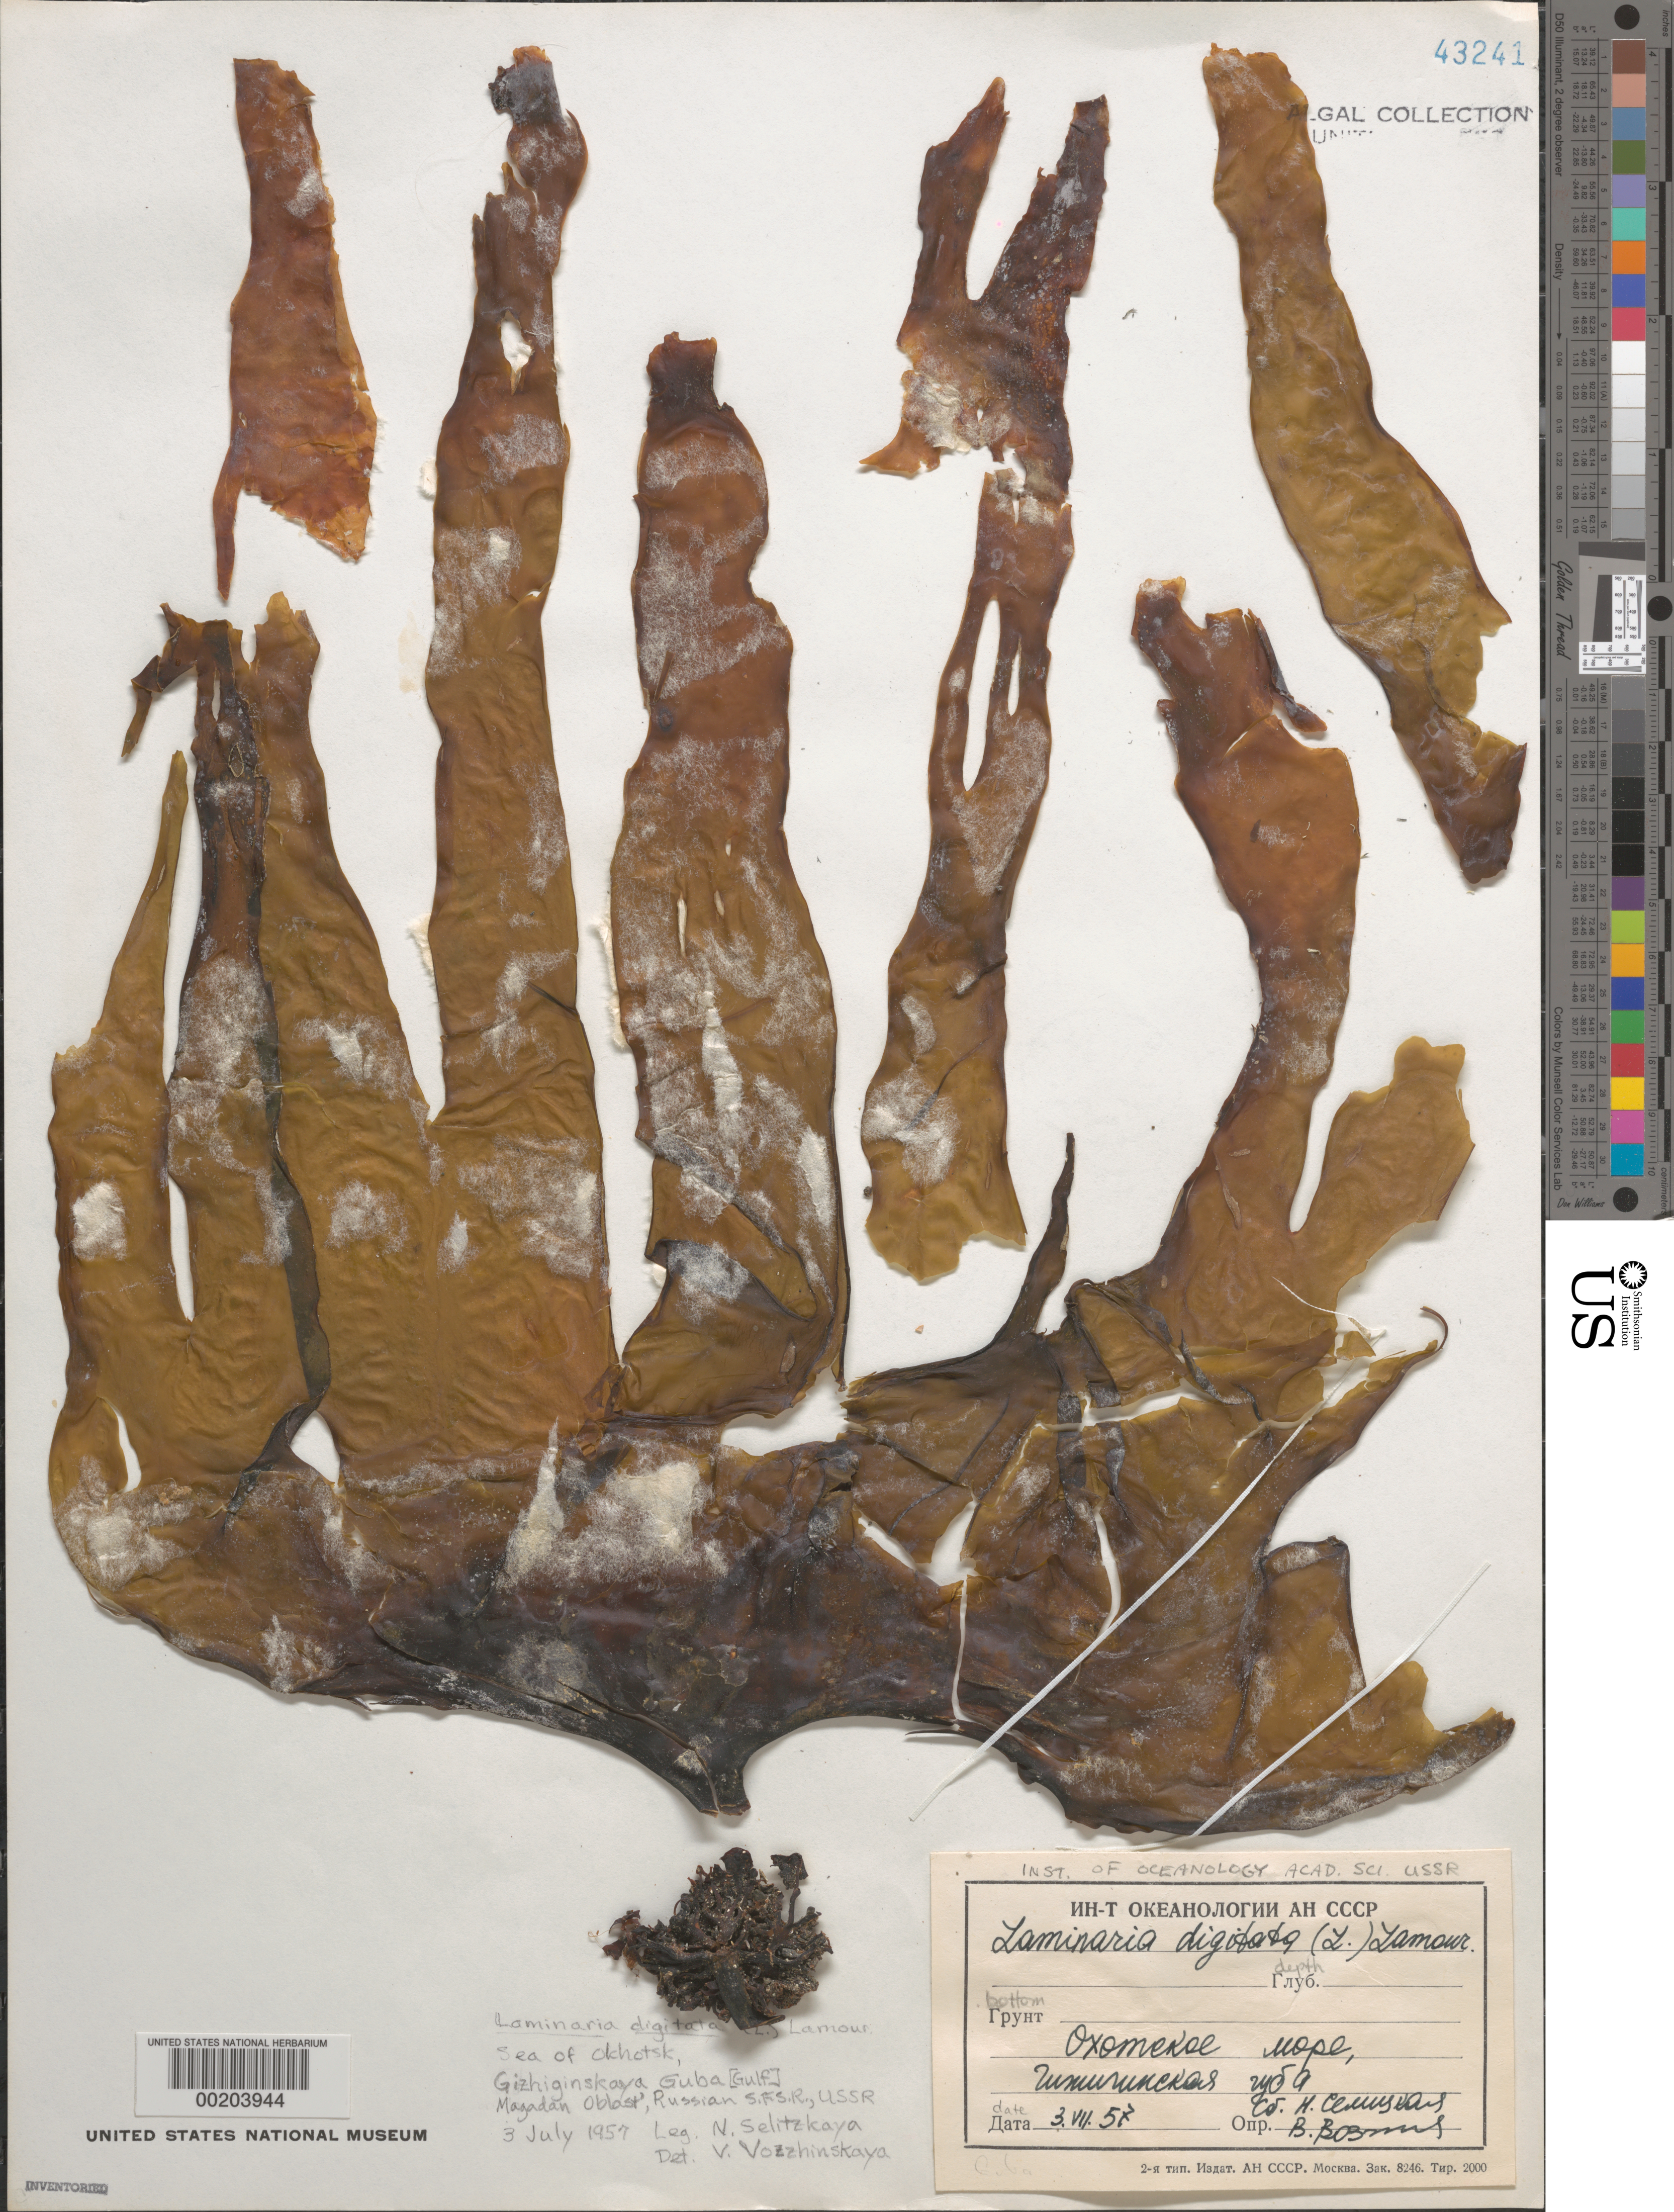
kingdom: Chromista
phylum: Ochrophyta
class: Phaeophyceae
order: Laminariales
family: Laminariaceae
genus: Laminaria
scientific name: Laminaria digitata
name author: (Hudson) J.V.Lamouroux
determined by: Vozzhinskaya, V.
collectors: N. Selitzkaya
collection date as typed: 03 Jul 1957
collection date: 1957-07-03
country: Russian Federation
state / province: Magadan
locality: Sea of Okhotsk, Gizhiginskaya Gulf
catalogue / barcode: US 43241